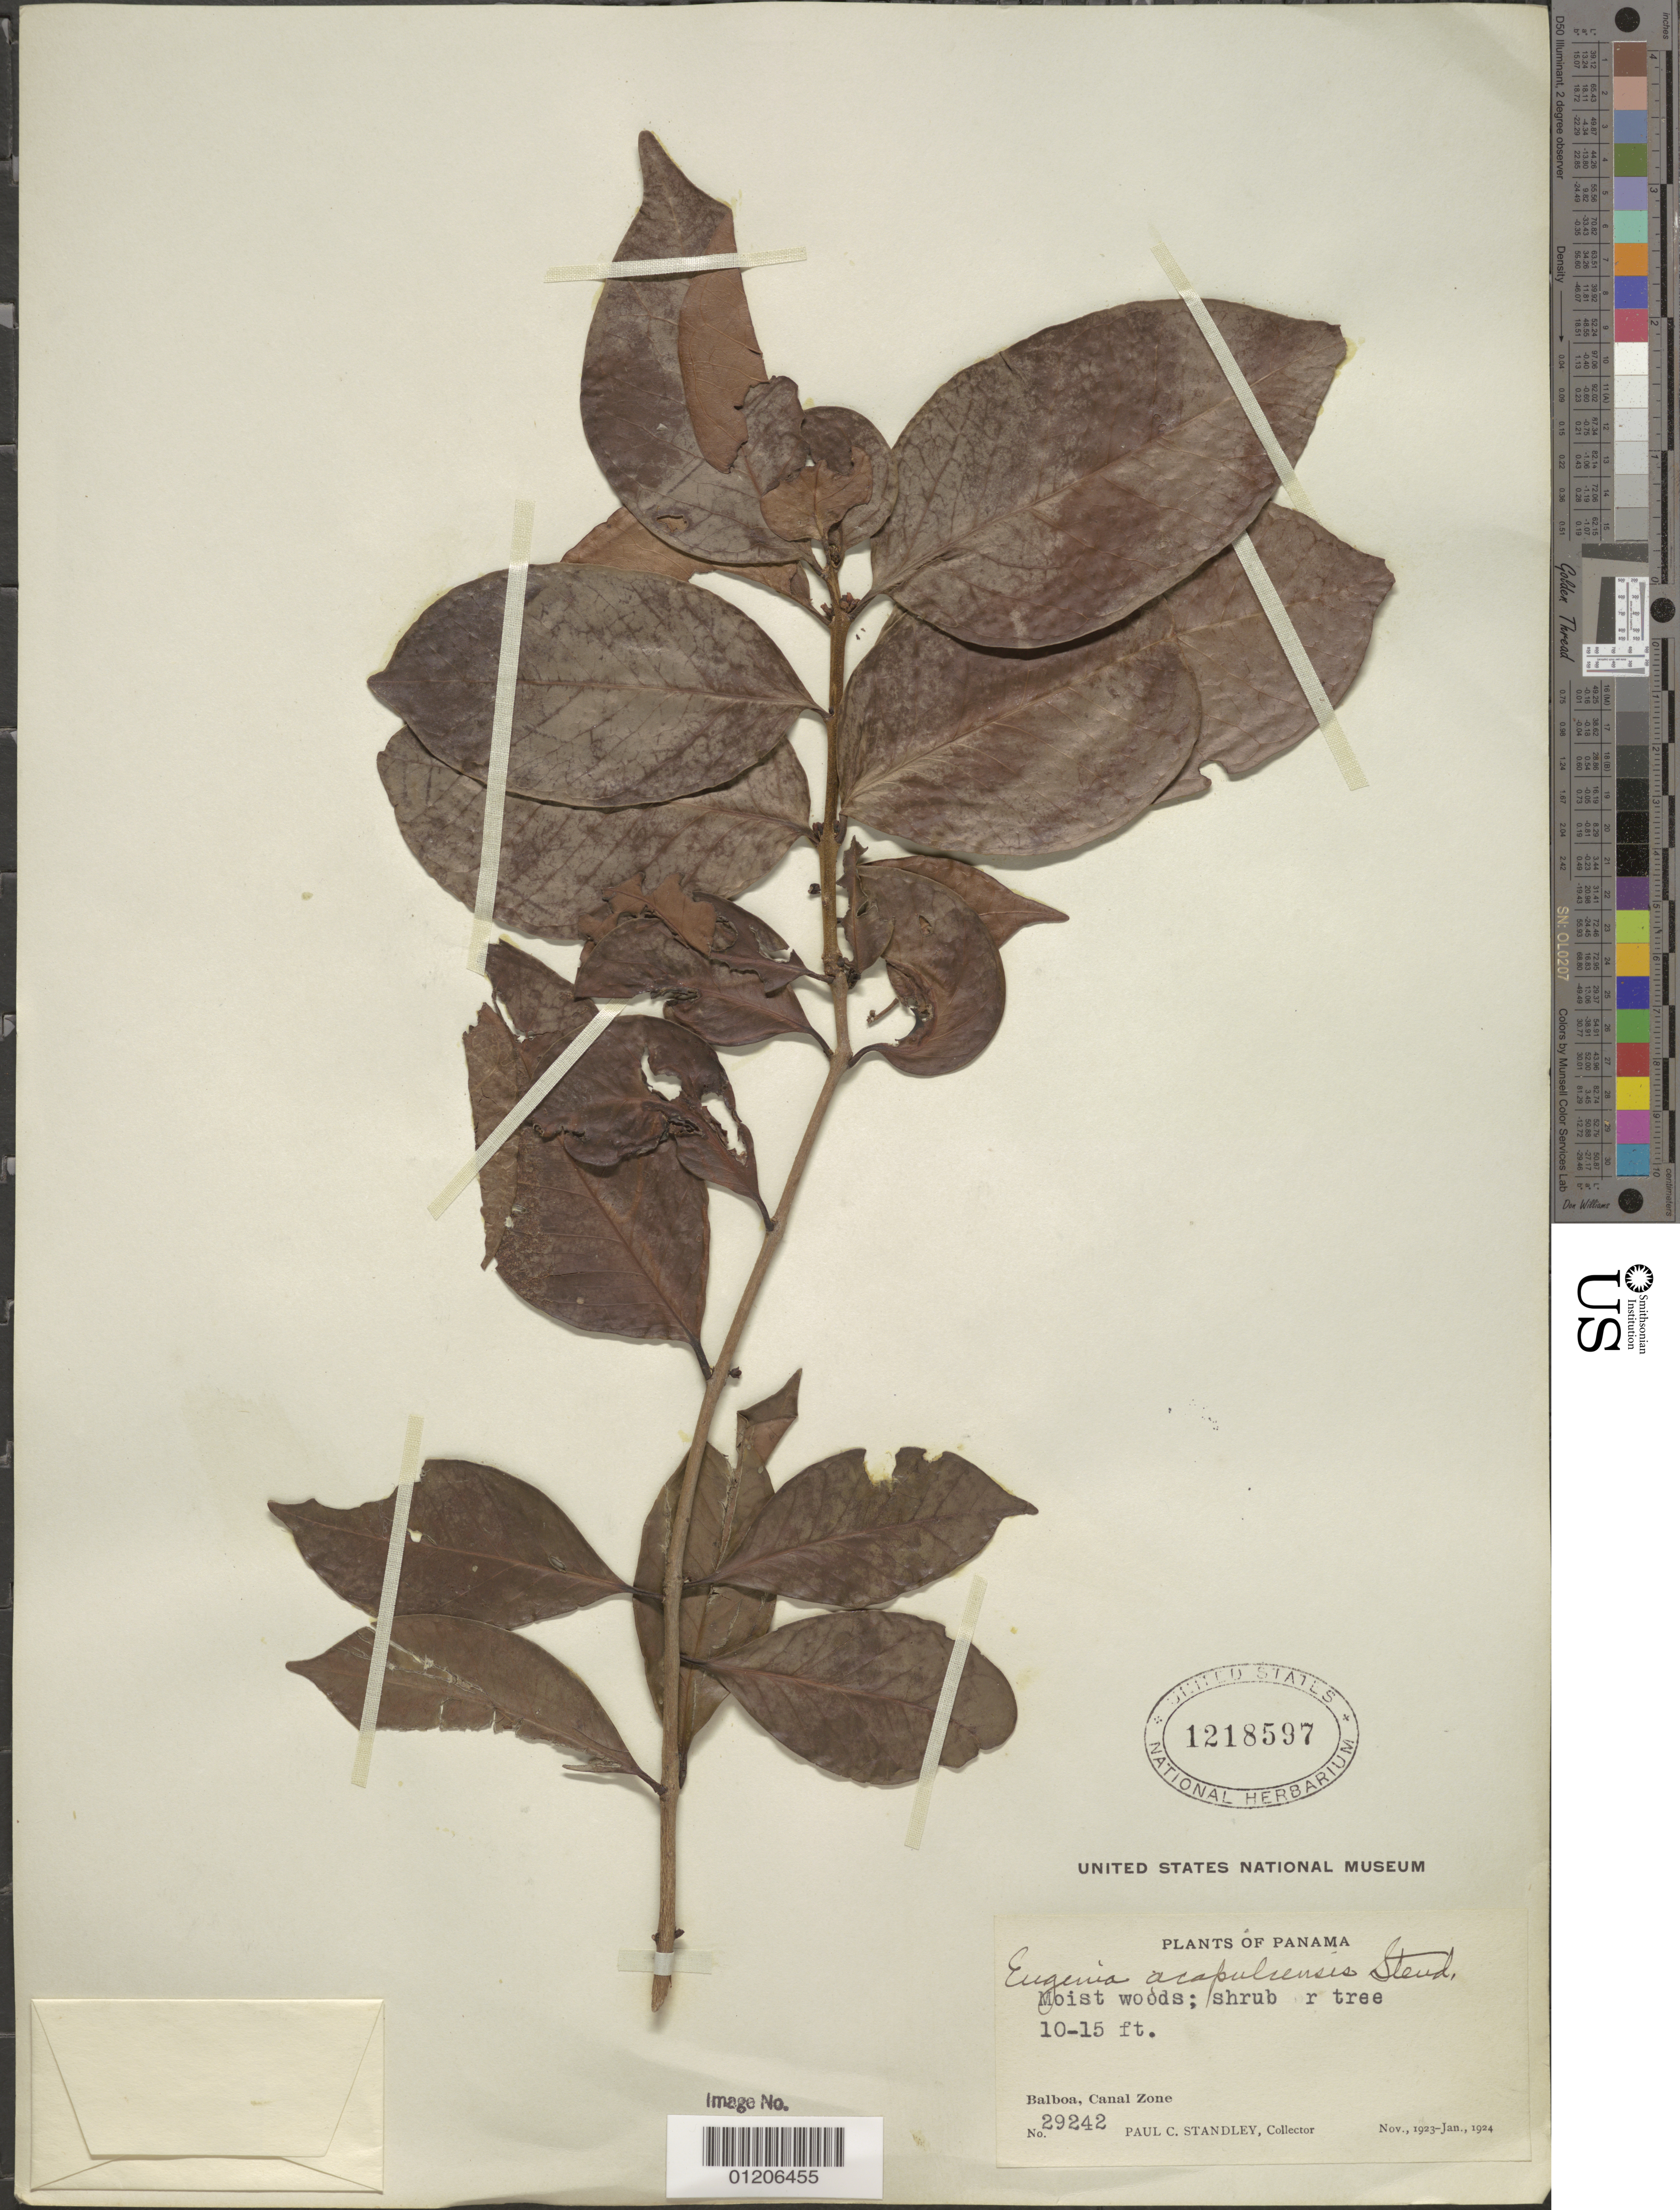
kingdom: Plantae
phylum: Tracheophyta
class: Magnoliopsida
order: Myrtales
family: Myrtaceae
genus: Eugenia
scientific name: Eugenia acapulcensis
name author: Steud.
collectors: P. C. Standley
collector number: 29242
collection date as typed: Nov 1923 to -- Jan 1924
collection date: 1923-11/1924-01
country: Panama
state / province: Panamá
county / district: Canal Zone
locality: Balboa.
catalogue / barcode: US 1218597